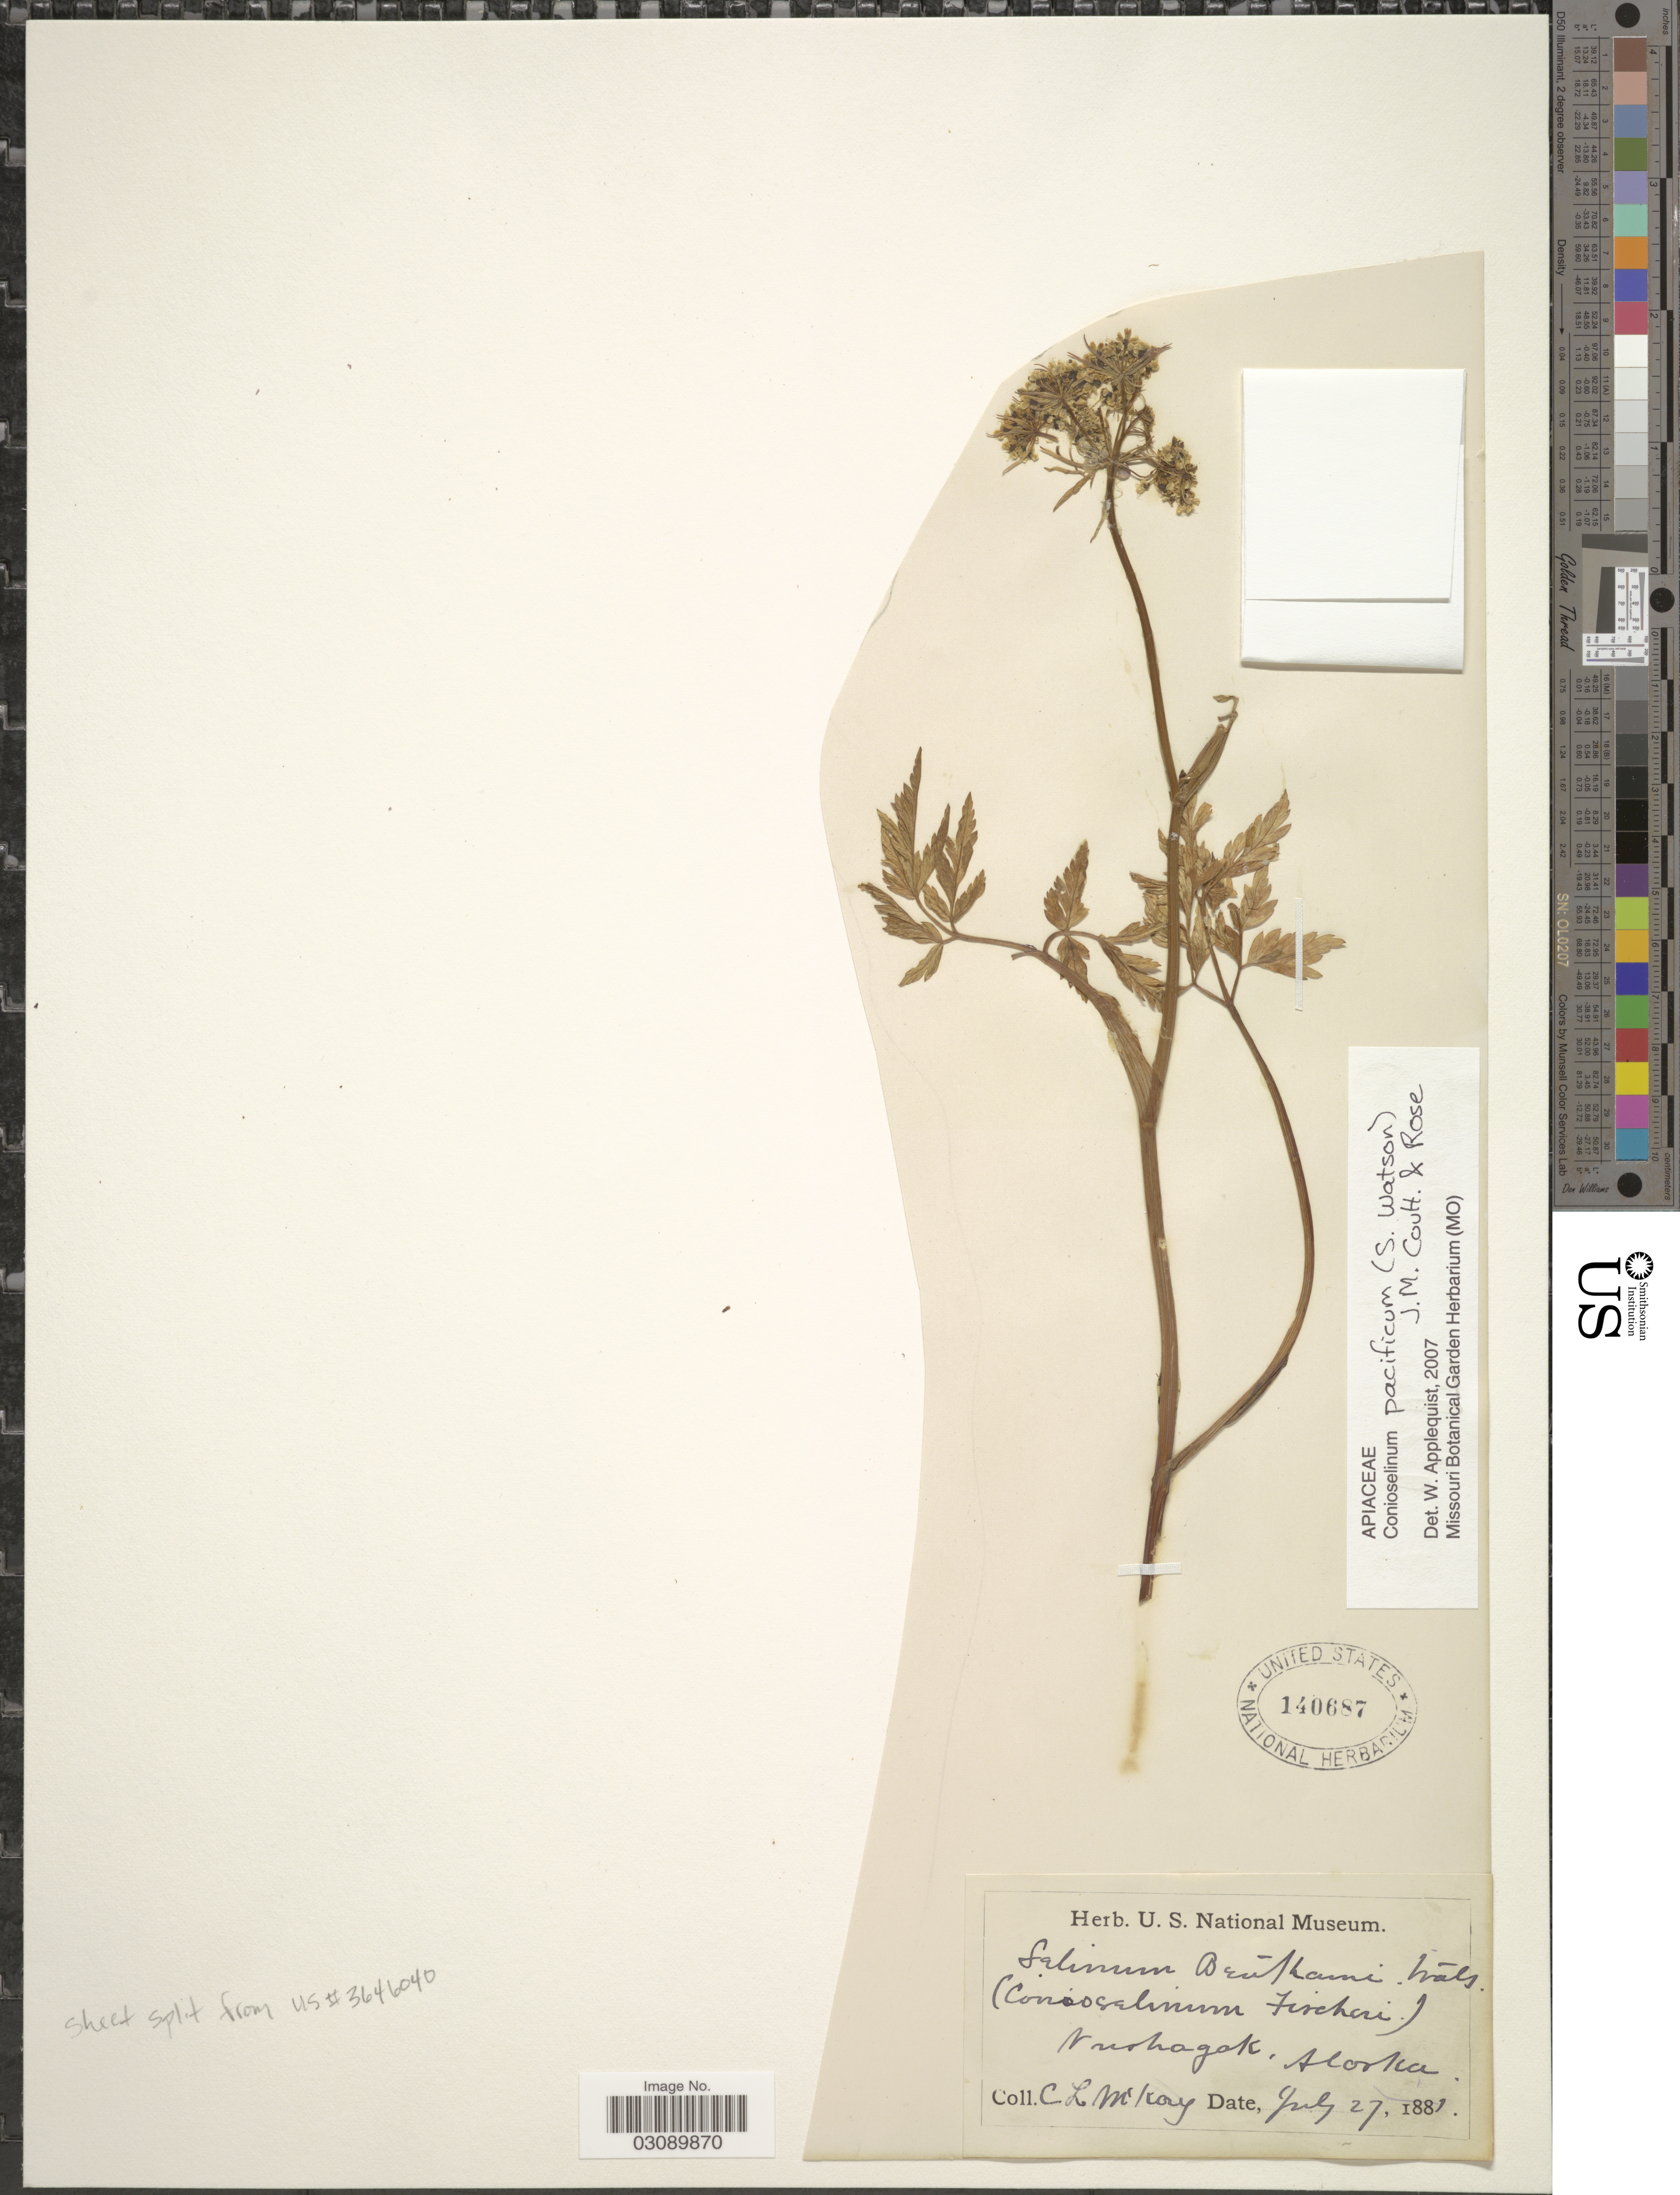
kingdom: Plantae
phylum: Tracheophyta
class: Magnoliopsida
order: Apiales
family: Apiaceae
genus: Conioselinum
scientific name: Conioselinum pacificum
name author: (S. Watson) J.M. Coult. & Rose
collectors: C. McKay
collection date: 1881-07-27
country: United States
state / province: Alaska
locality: Nushagak.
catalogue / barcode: US 140687